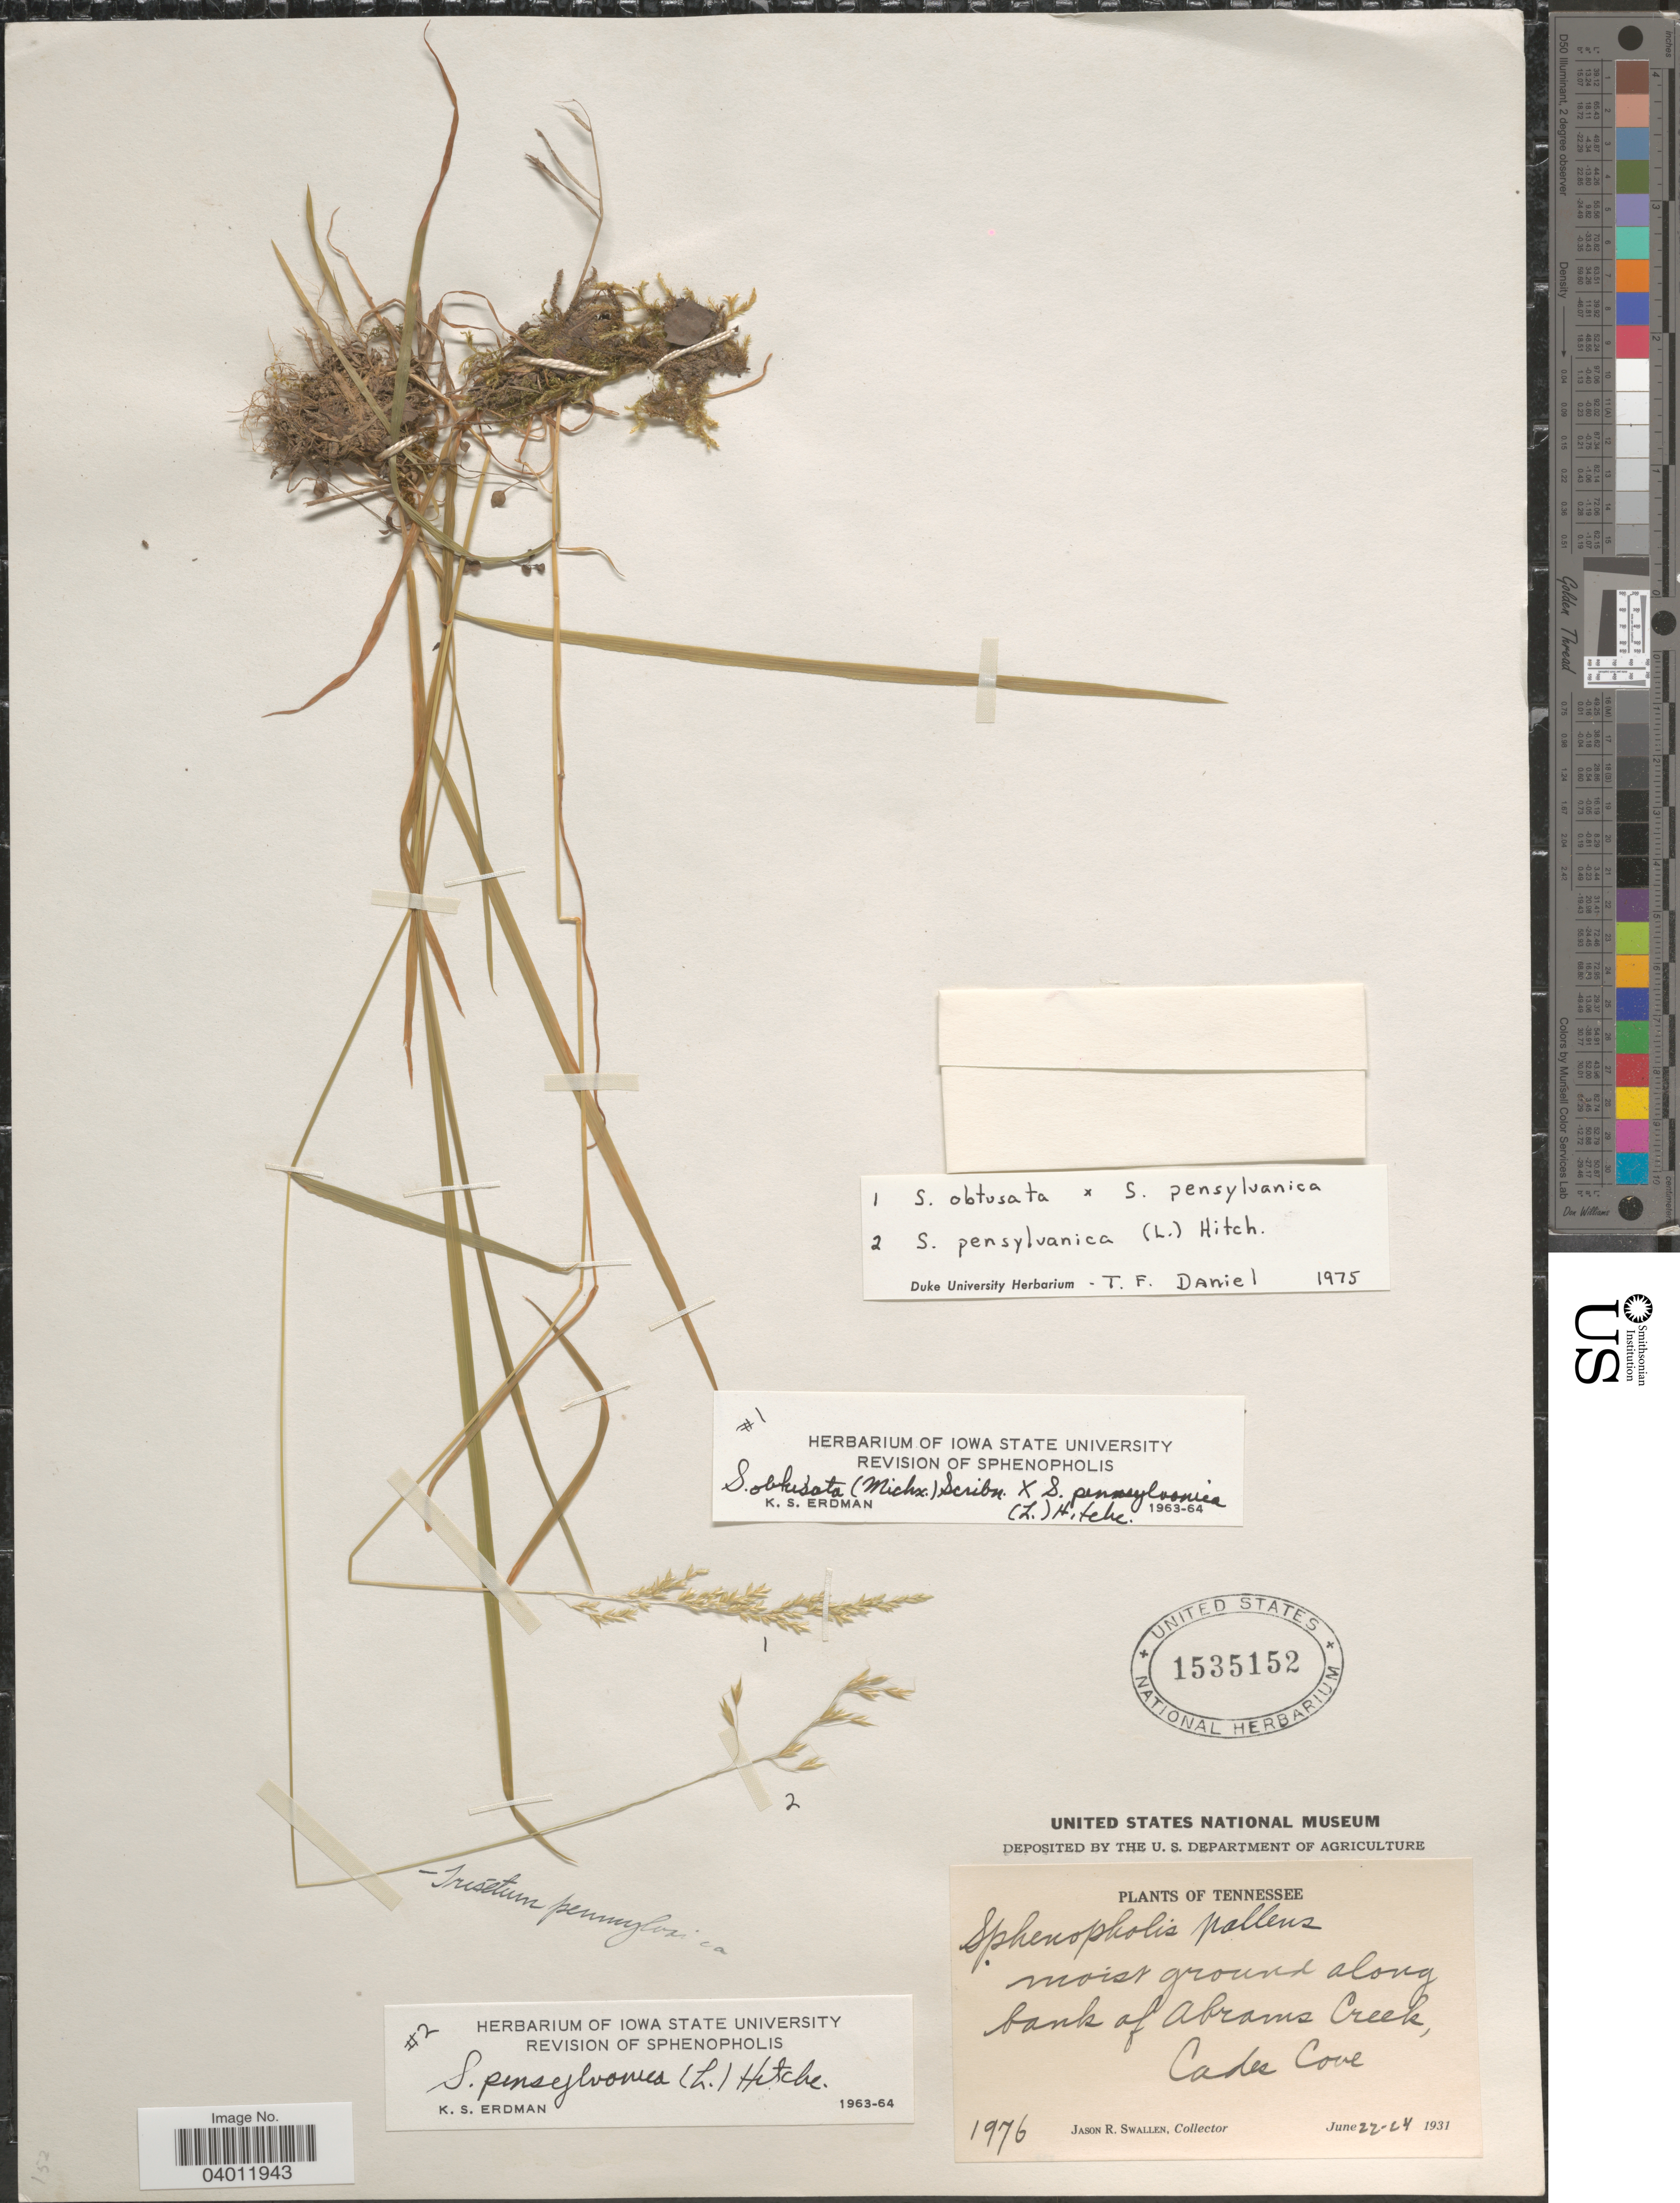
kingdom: Plantae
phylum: Tracheophyta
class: Liliopsida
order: Poales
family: Poaceae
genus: Sphenopholis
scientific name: Sphenopholis obtusata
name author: (Michx.) Scribn.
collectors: J. R. Swallen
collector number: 1976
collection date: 1931-06-22/1931-06-24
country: United States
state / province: Tennessee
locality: Along banks of Abrams Creek, Cades Cove.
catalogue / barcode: US 1535152